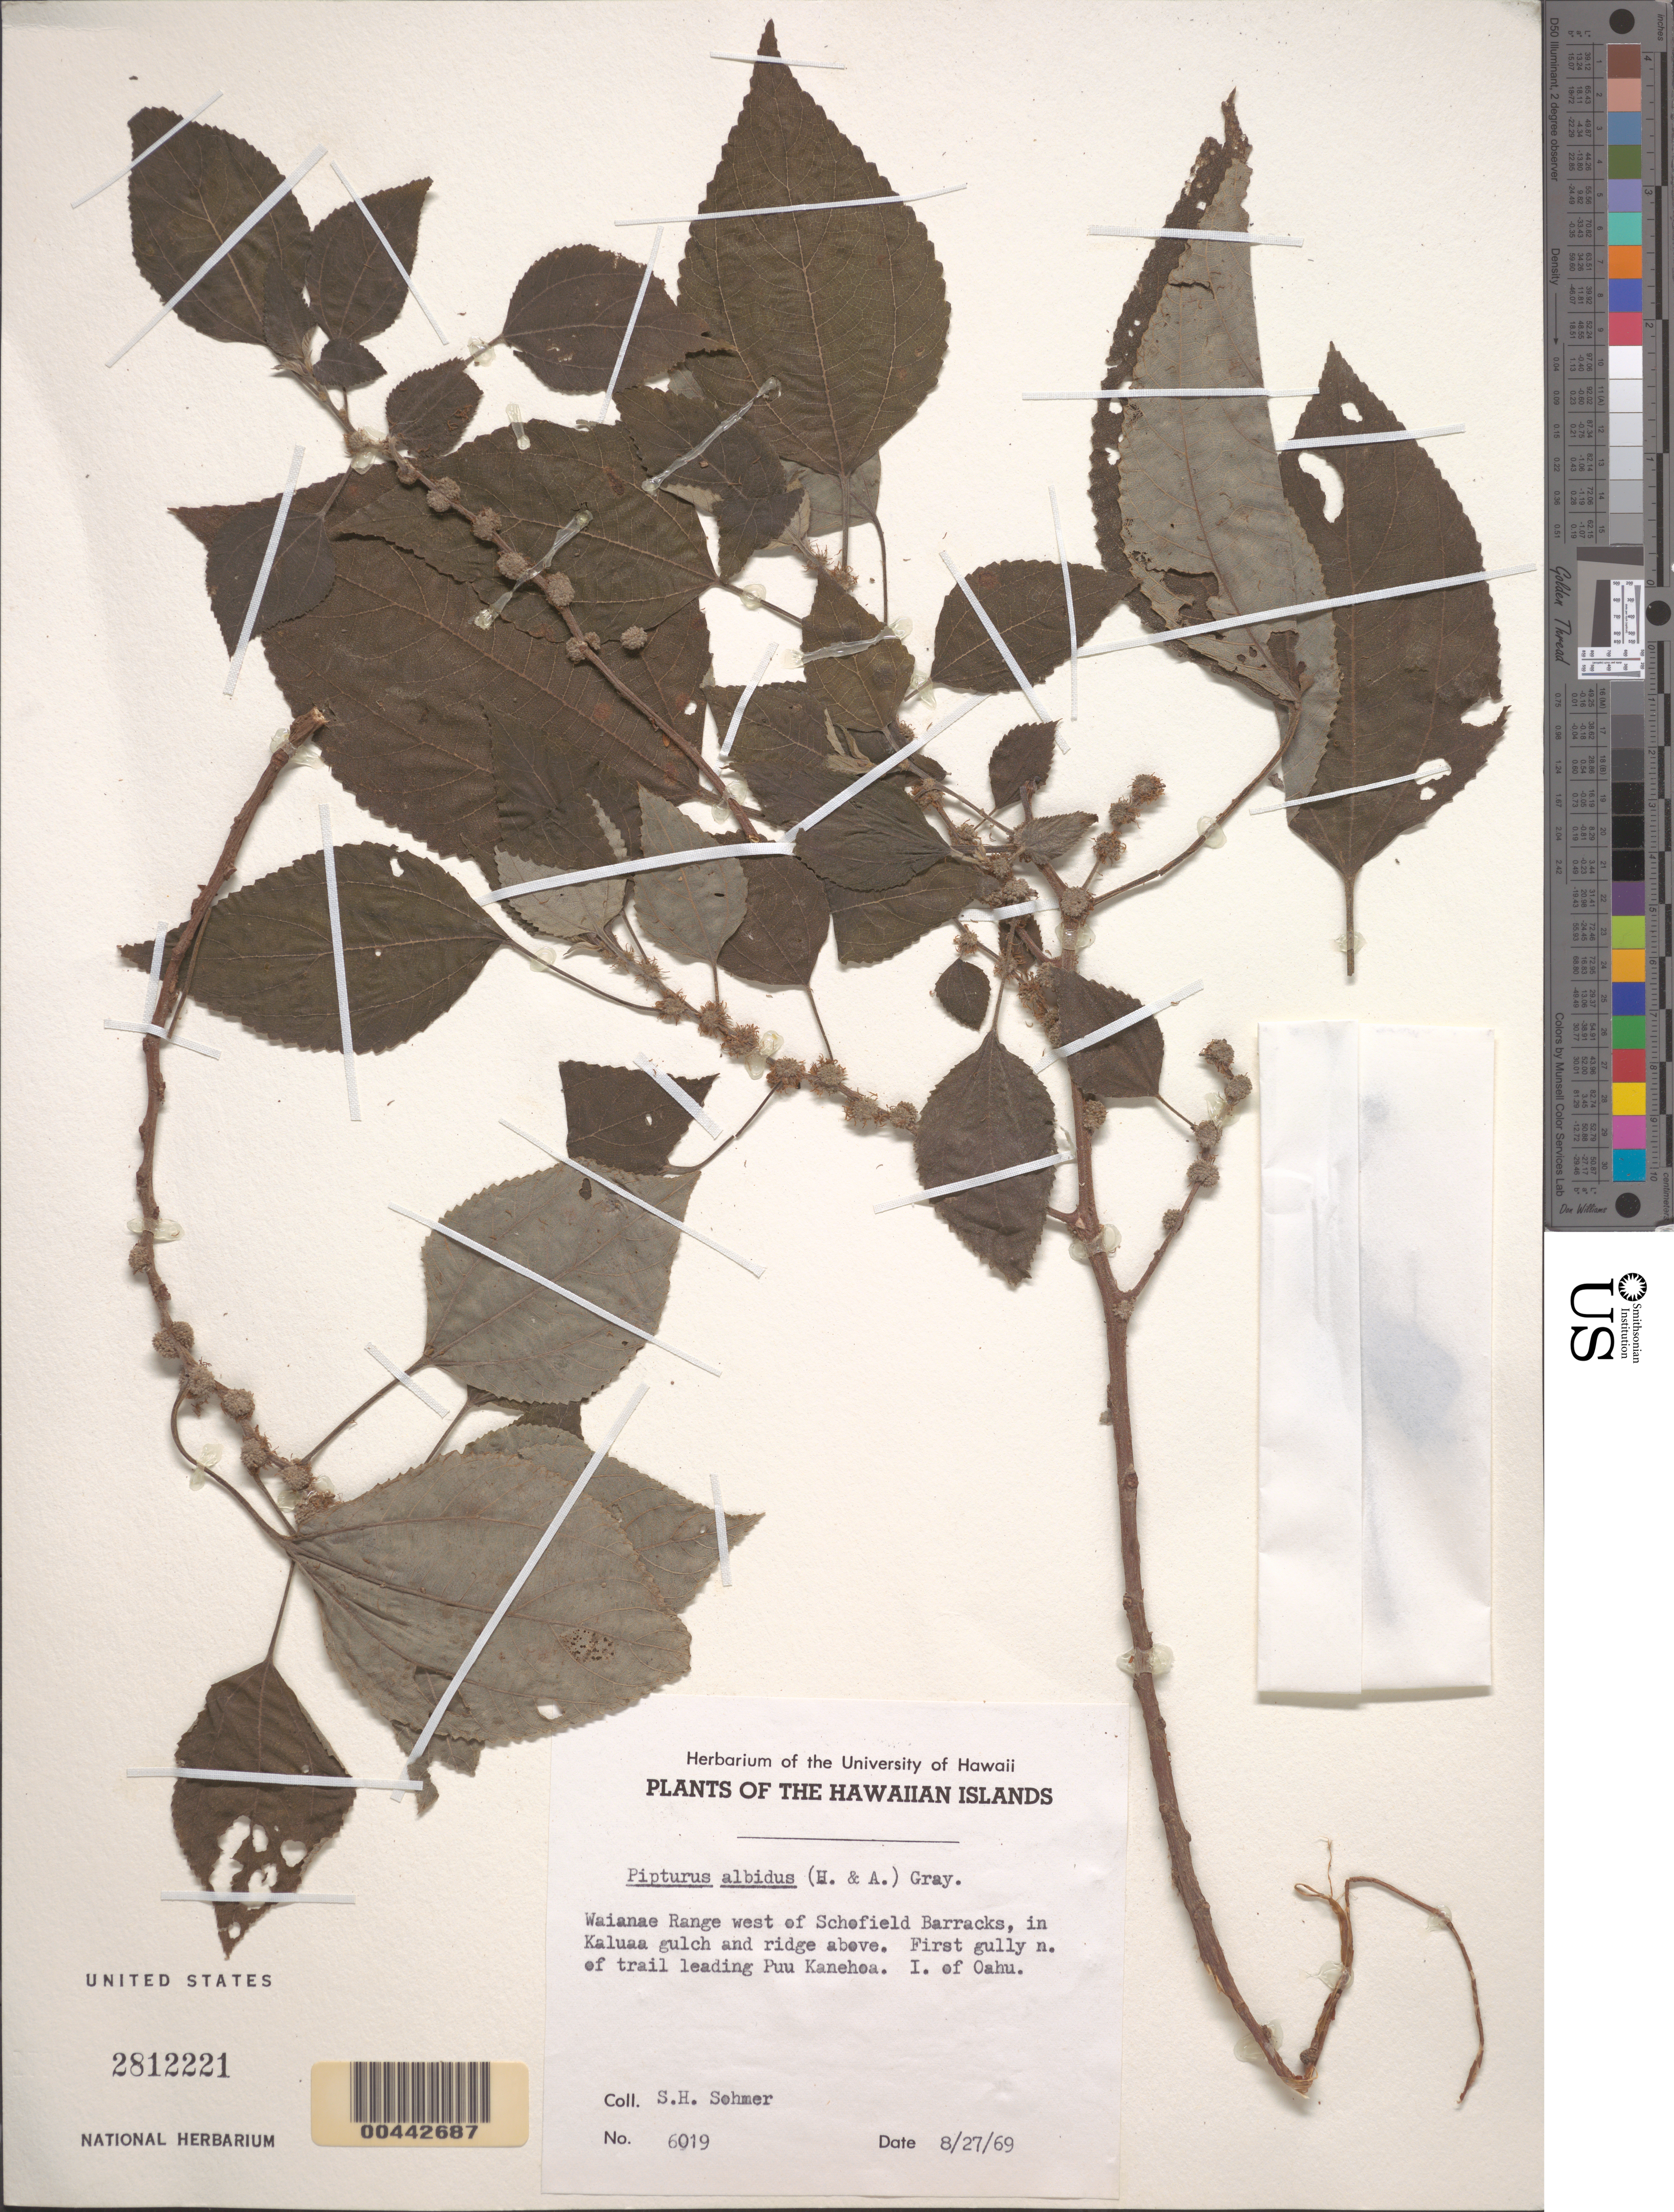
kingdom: Plantae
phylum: Tracheophyta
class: Magnoliopsida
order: Rosales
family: Urticaceae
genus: Pipturus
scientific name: Pipturus albidus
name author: (Hook. & Arn.) A. Gray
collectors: S. H. Sohmer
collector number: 6019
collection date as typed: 27 Aug 1969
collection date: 1969-08-27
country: United States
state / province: Hawaii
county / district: Honolulu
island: Oahu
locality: Waianae Range, W of Schofield Barracks, in Kaluaa gulch and ridge above. First gully N of trail leading Puu Kanehoa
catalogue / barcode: US 2812221